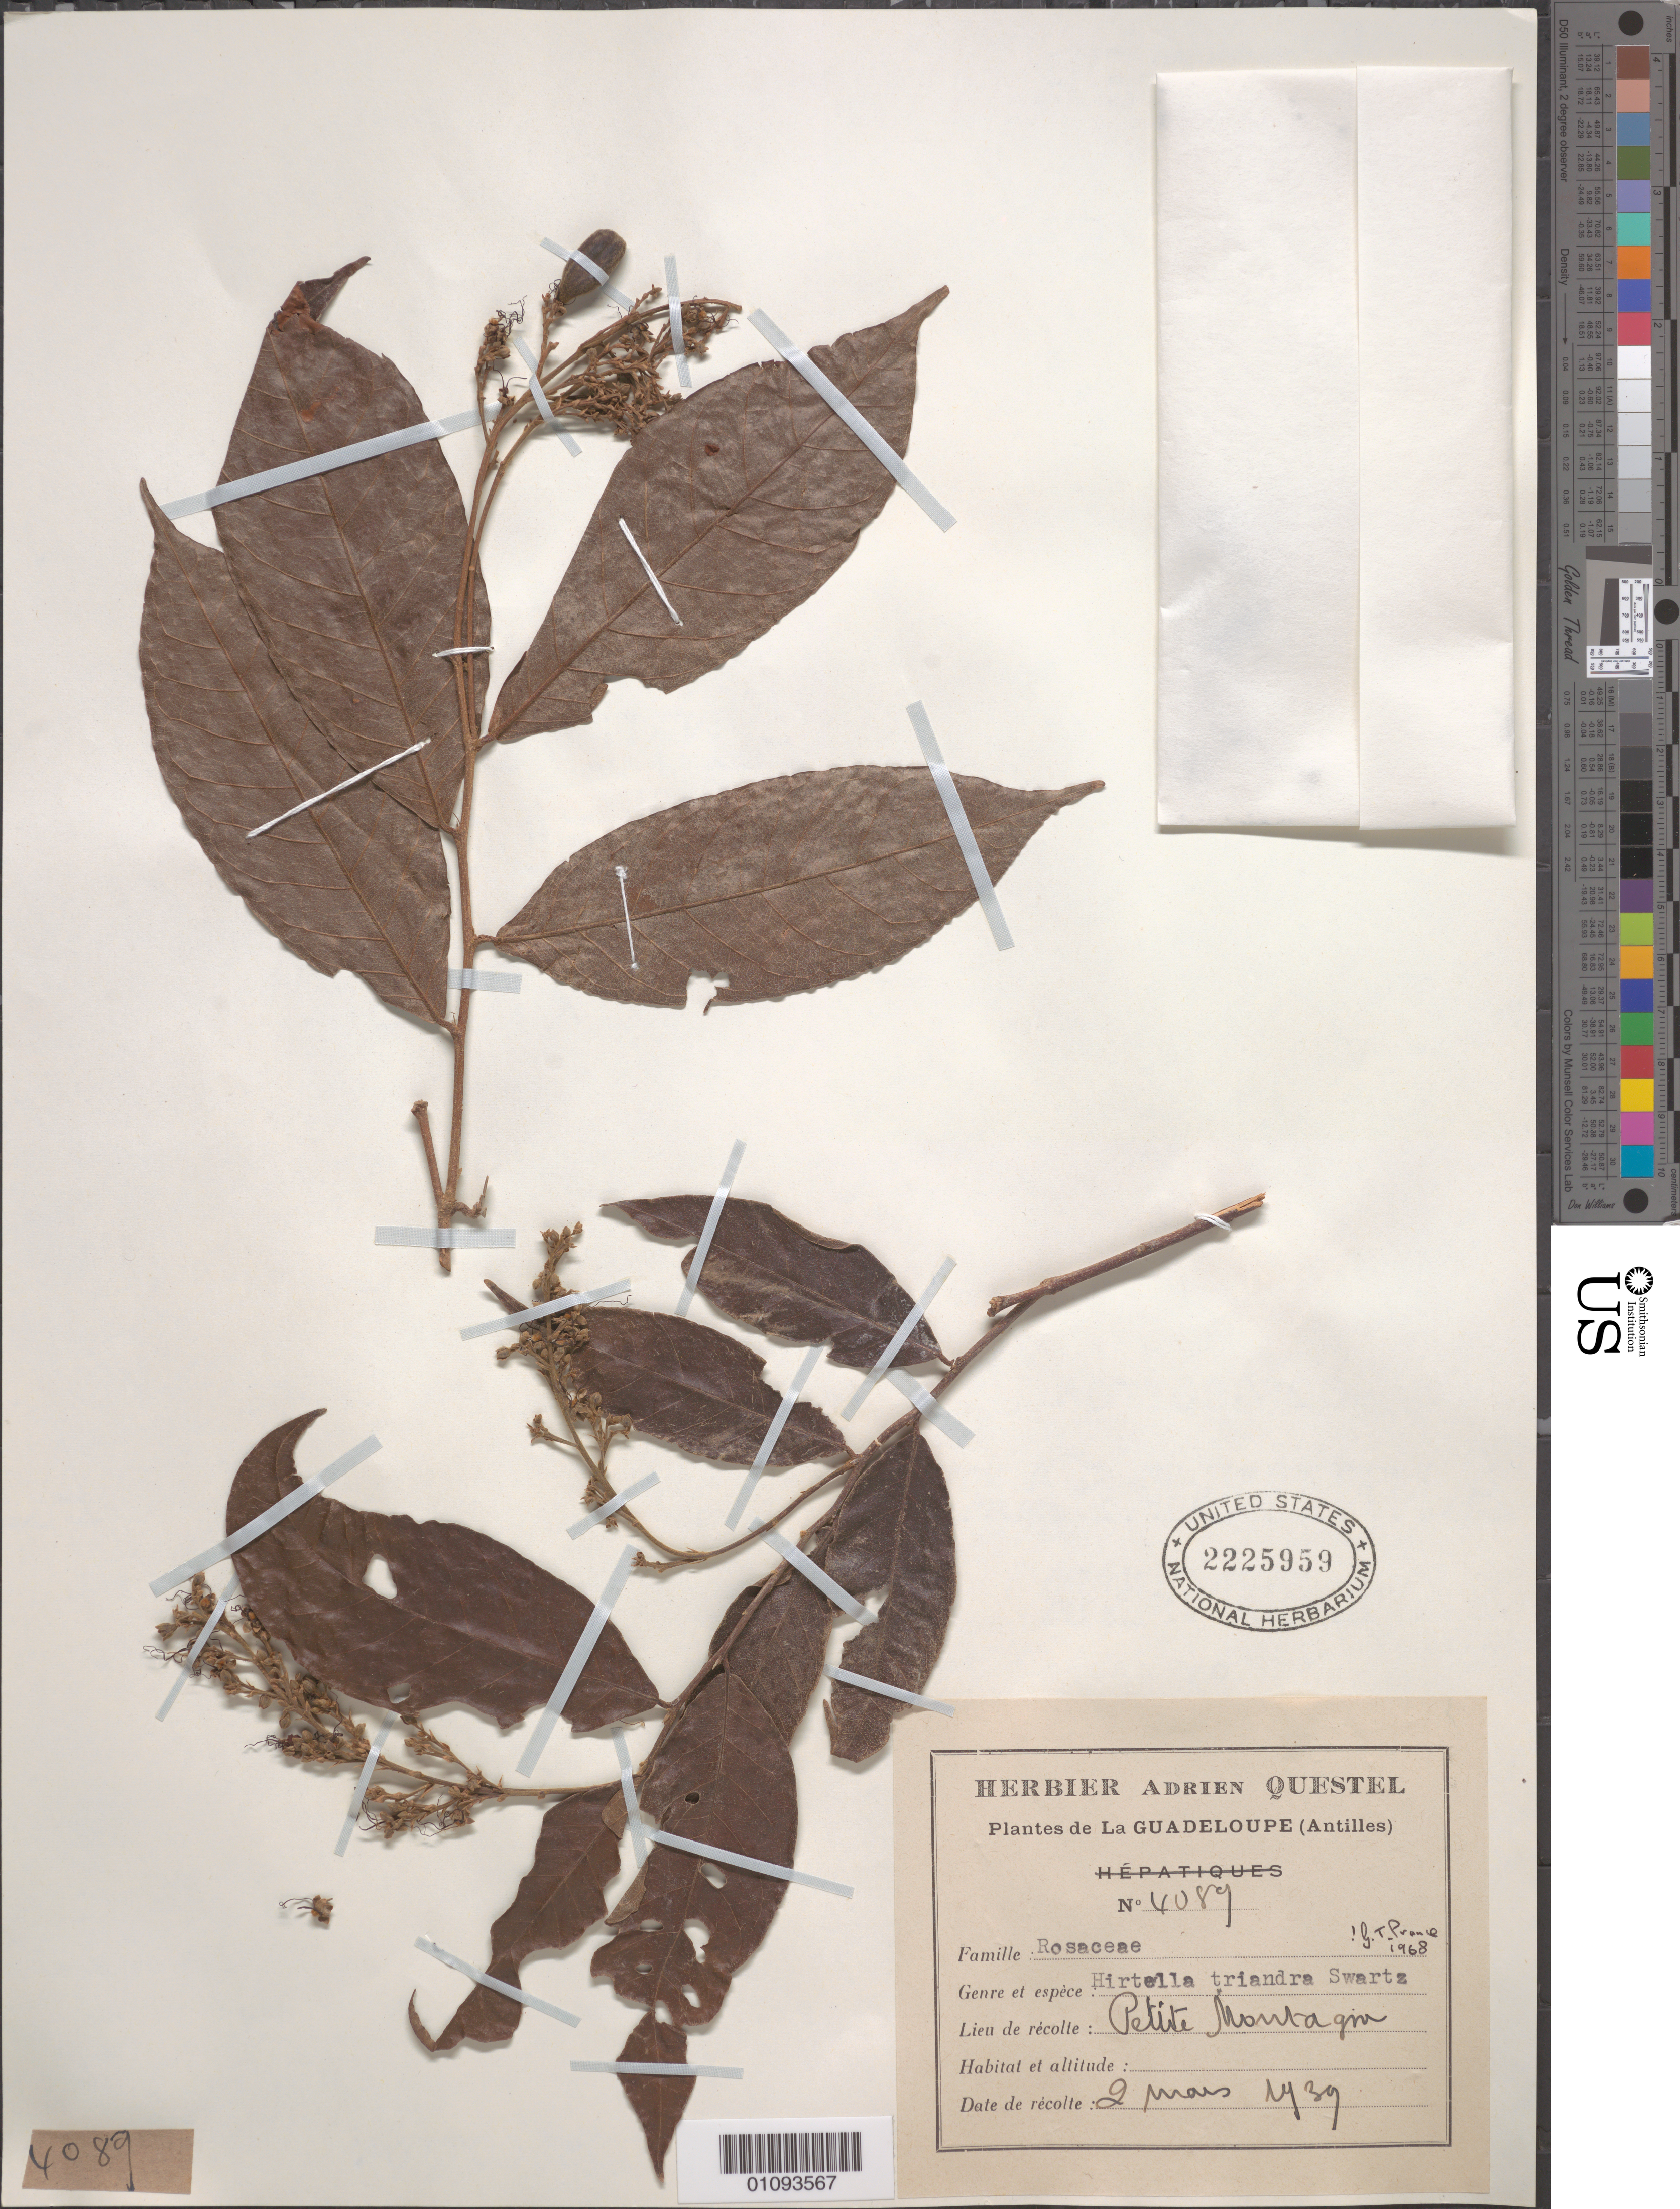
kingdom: Plantae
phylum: Tracheophyta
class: Magnoliopsida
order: Malpighiales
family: Chrysobalanaceae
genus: Hirtella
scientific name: Hirtella triandra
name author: Sw.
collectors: A. Questel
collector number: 4089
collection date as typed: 02 May 1939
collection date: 1939-05-02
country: Guadeloupe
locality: Petite montagion/moutagion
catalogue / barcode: US 2225959